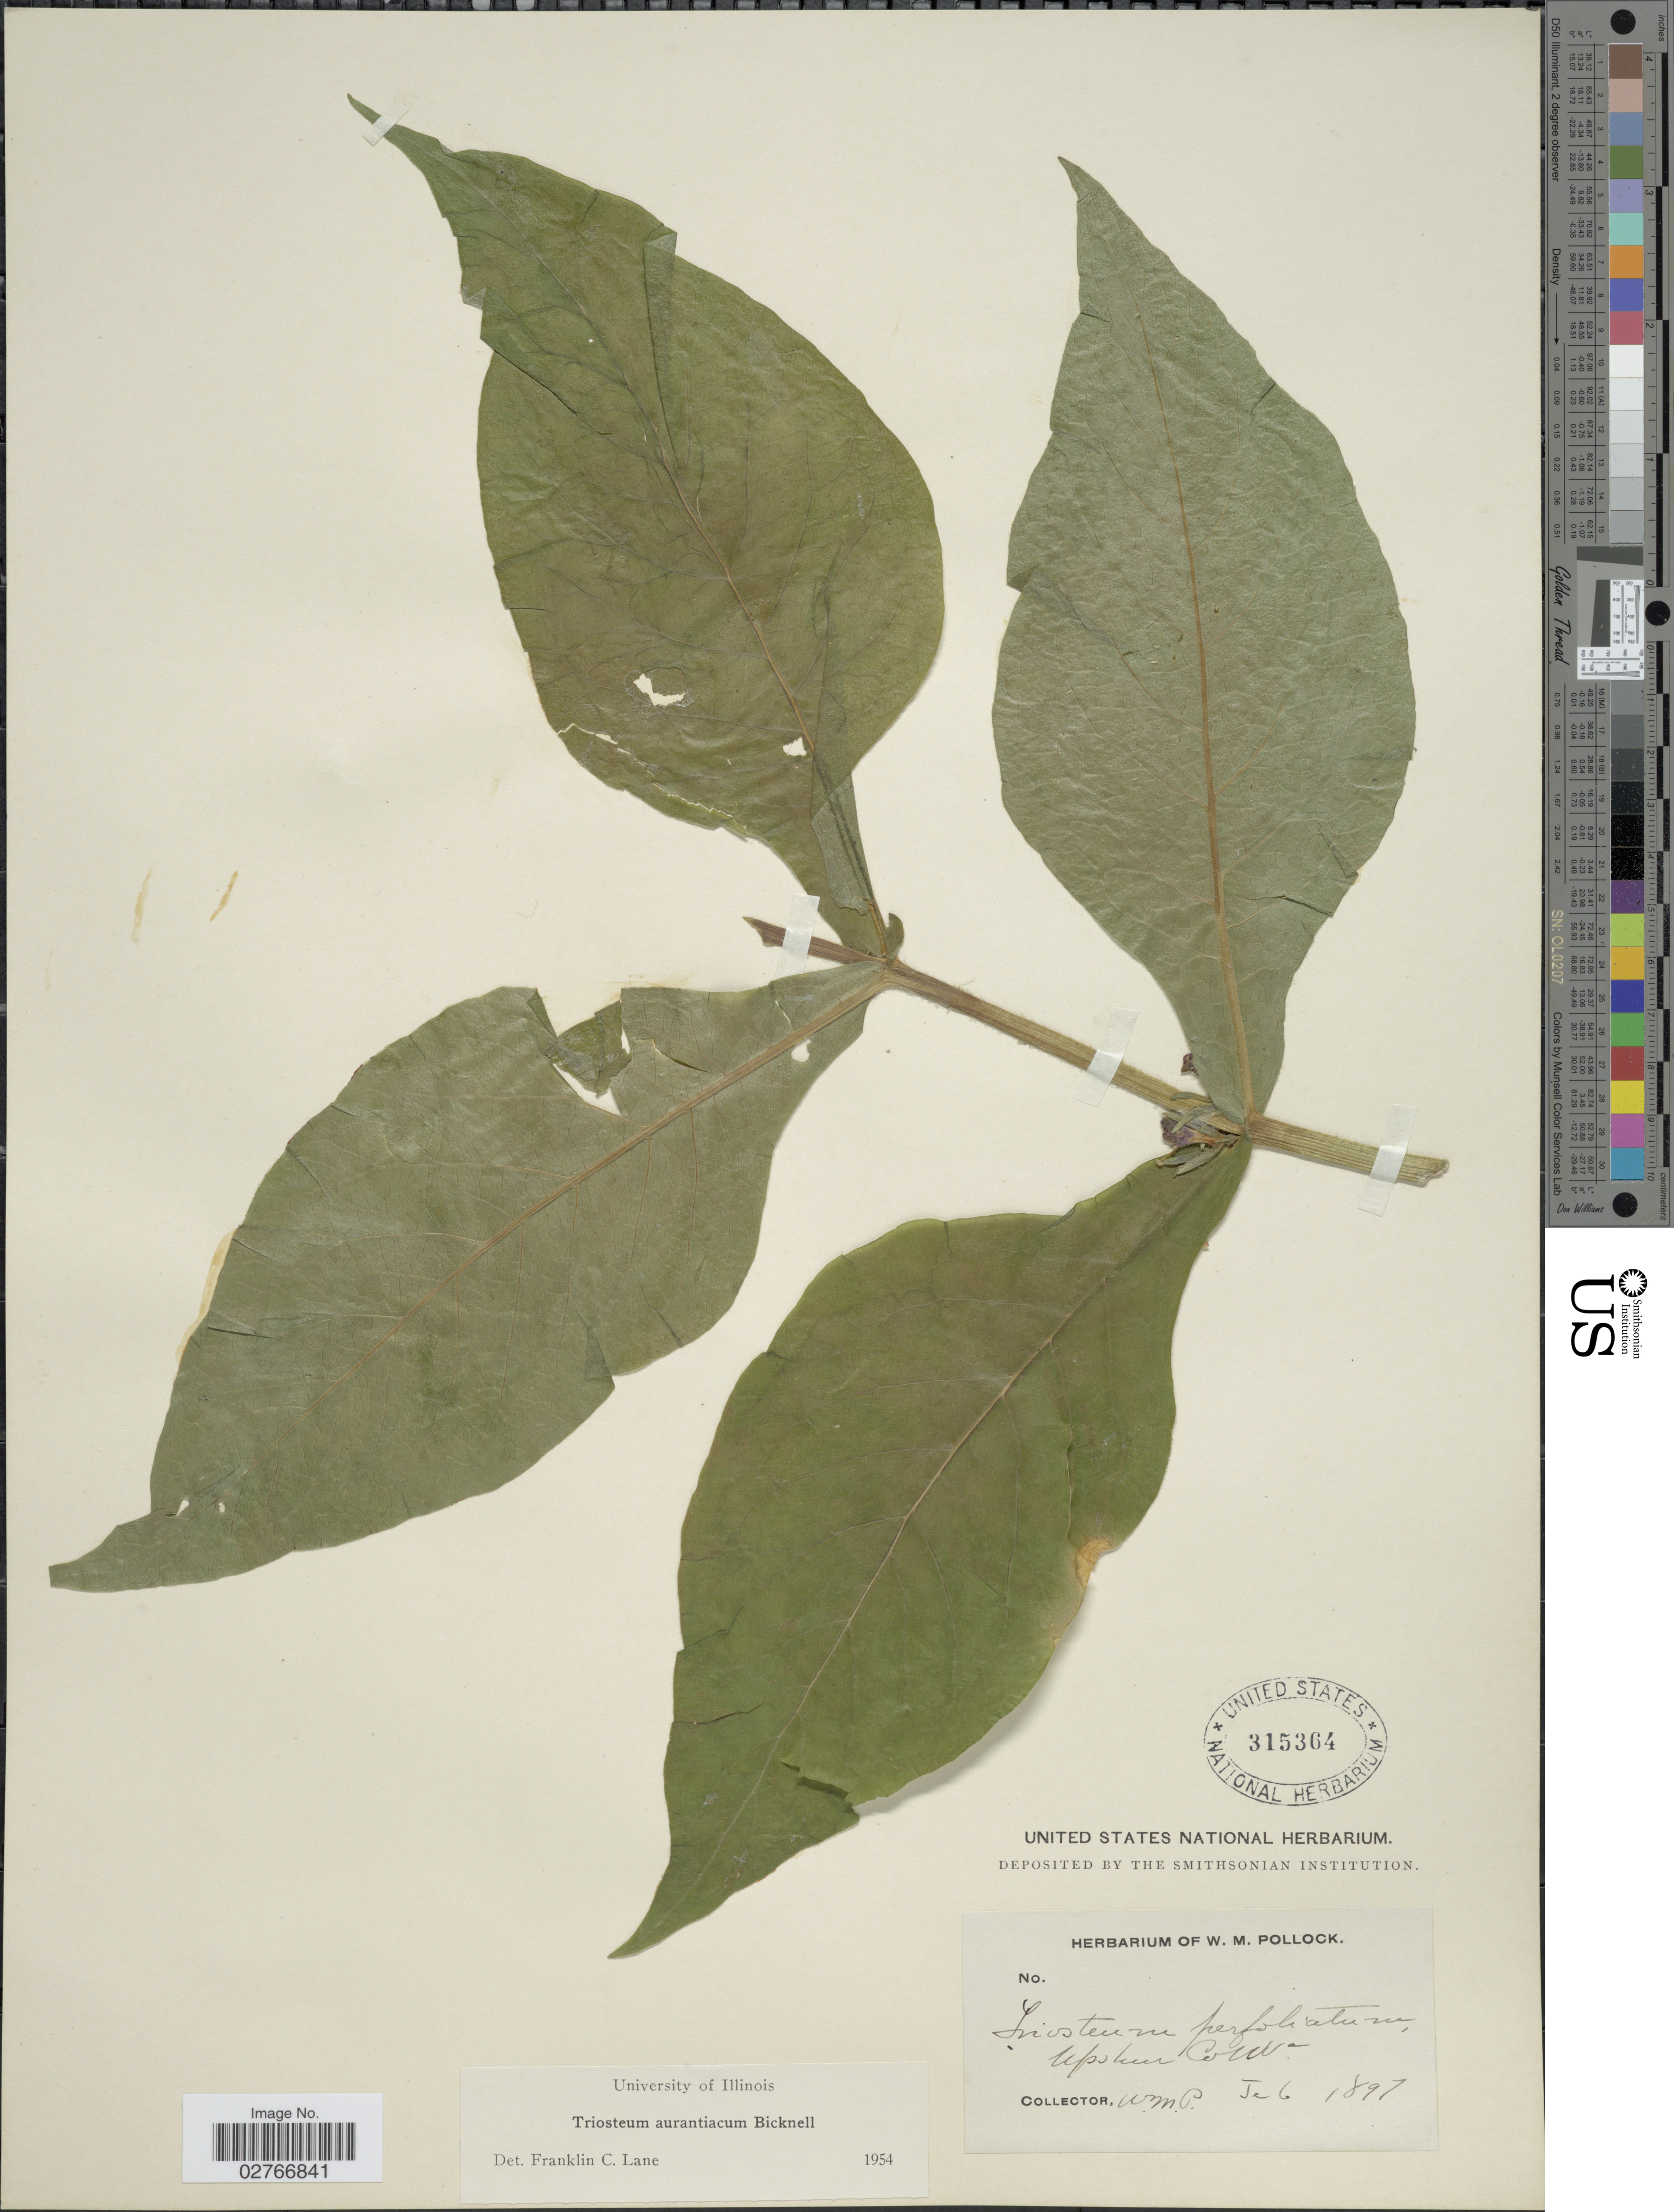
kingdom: Plantae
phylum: Tracheophyta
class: Magnoliopsida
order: Dipsacales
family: Caprifoliaceae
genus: Triosteum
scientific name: Triosteum aurantiacum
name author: E.P. Bicknell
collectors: W. M. Pollock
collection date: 1897-06-06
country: United States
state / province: West Virginia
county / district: Upshur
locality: WVa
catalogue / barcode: US 315364